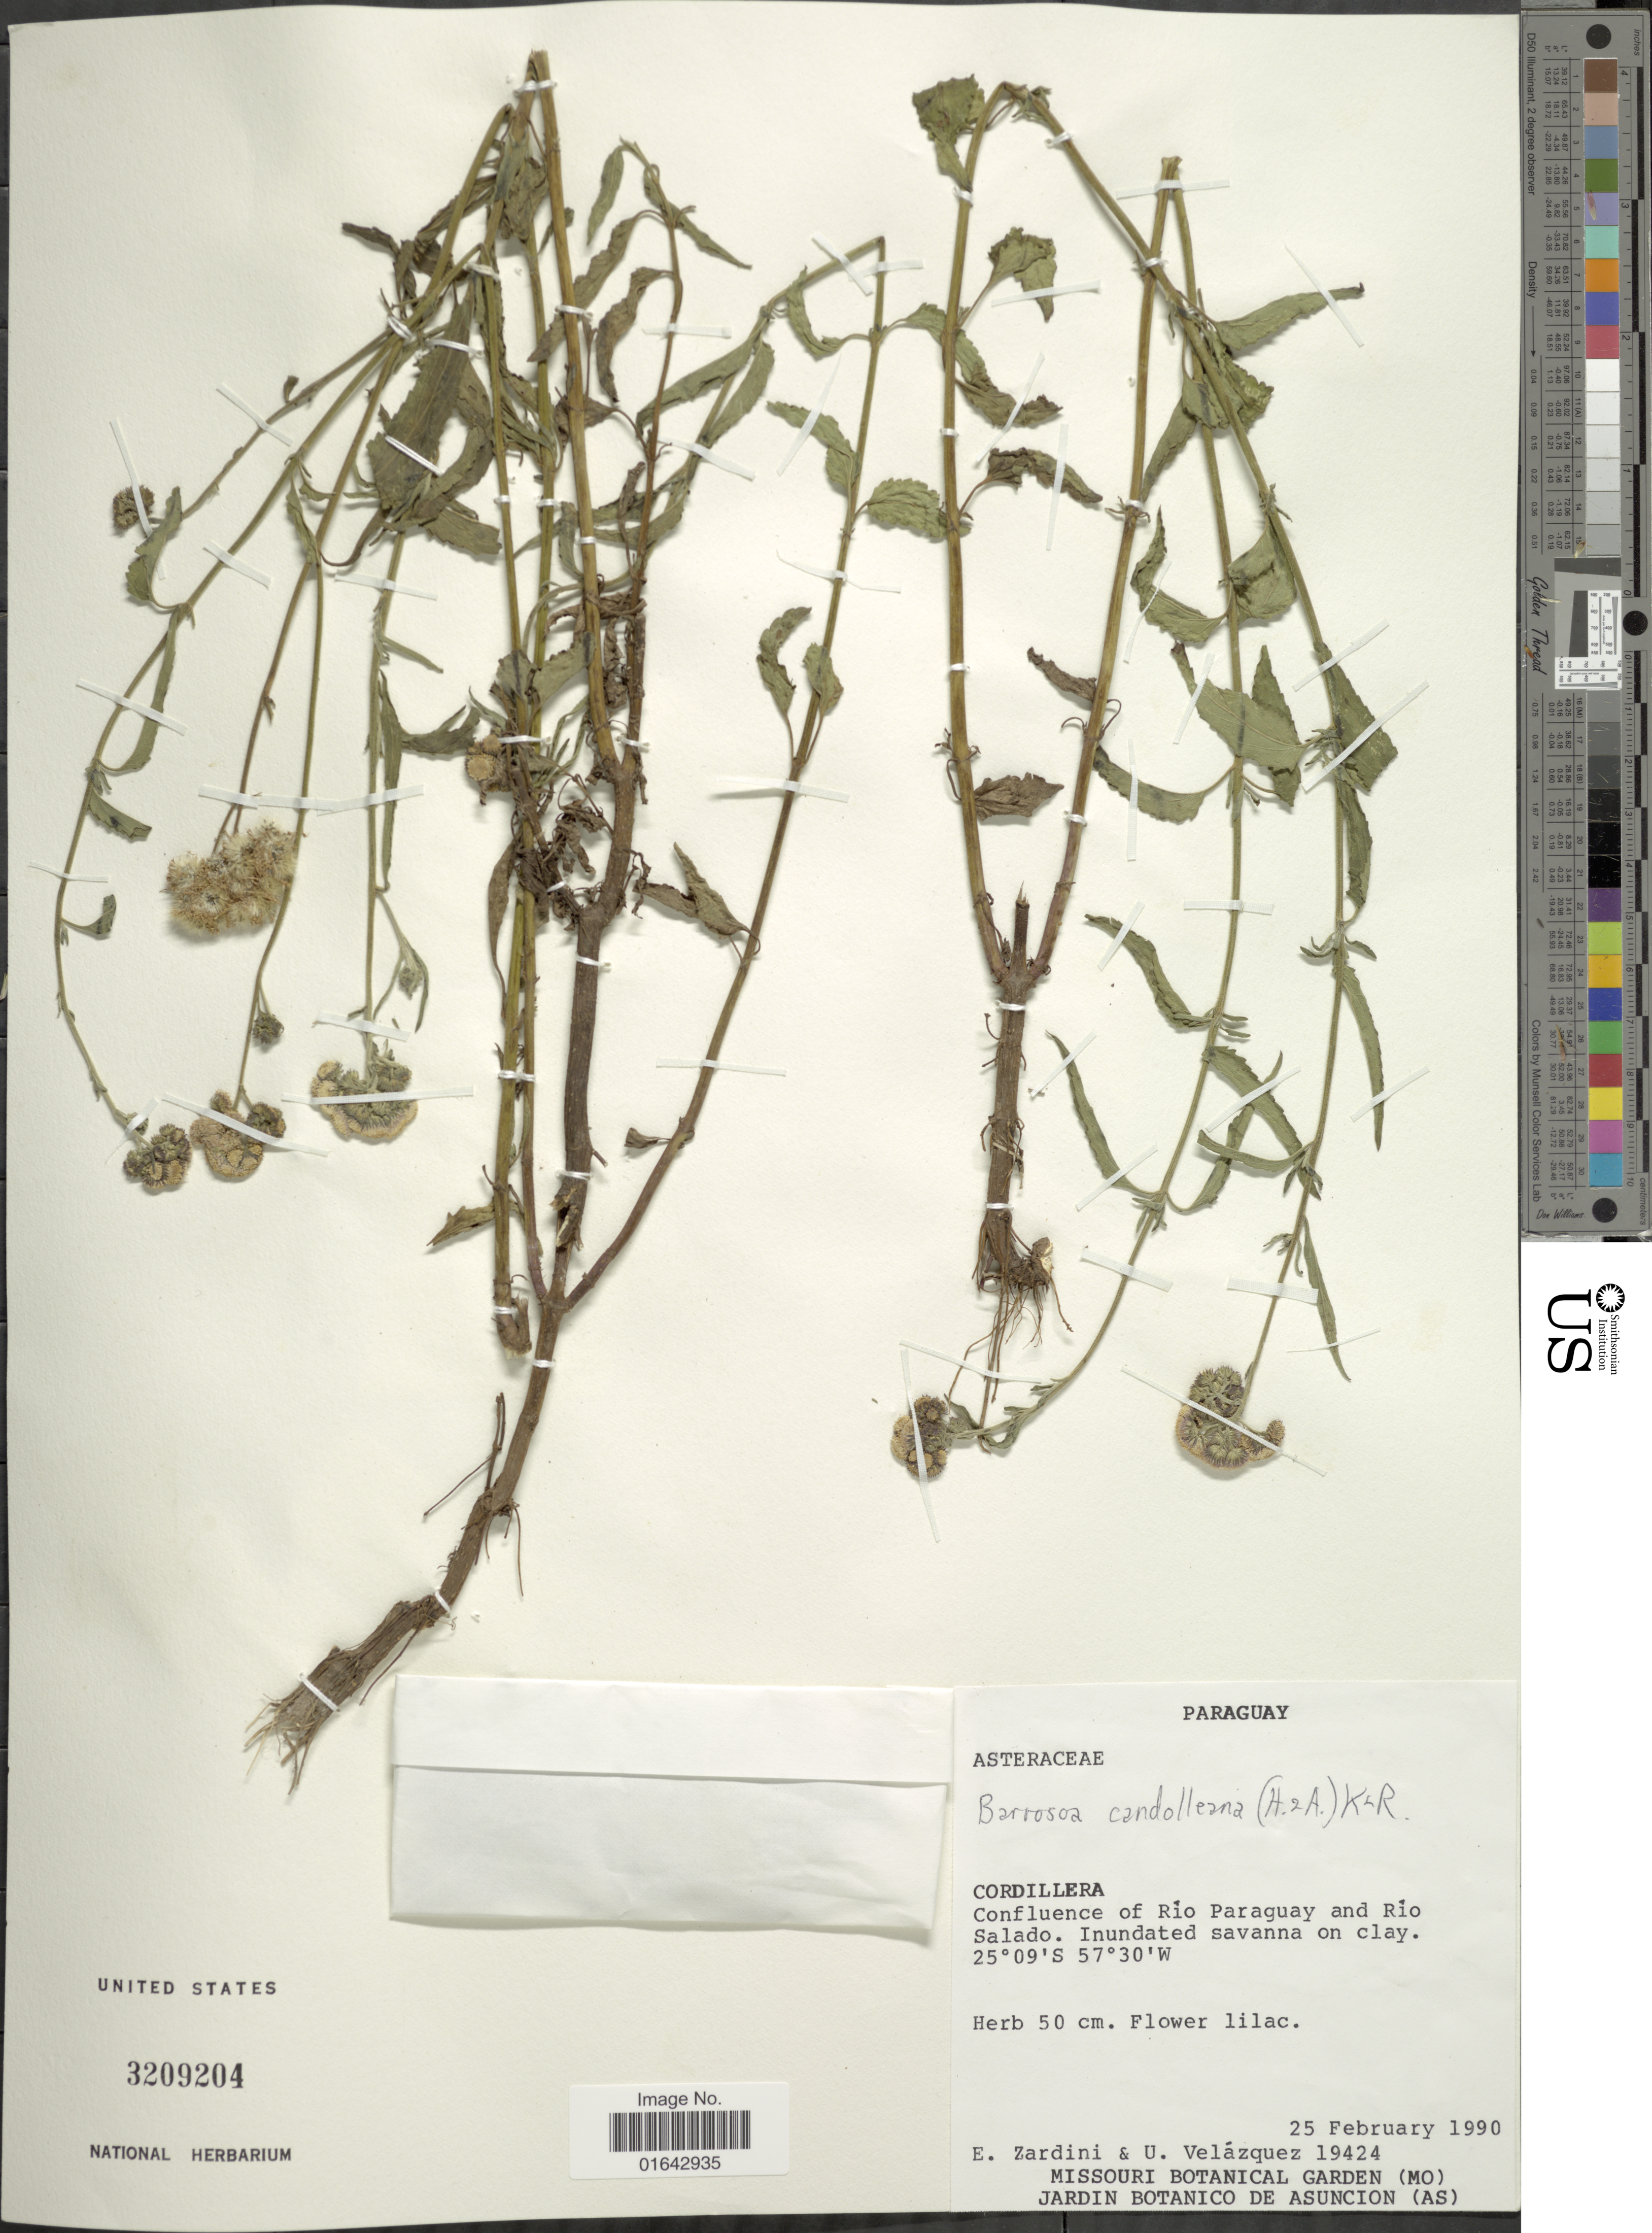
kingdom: Plantae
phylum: Tracheophyta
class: Magnoliopsida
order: Asterales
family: Asteraceae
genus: Barrosoa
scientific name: Barrosoa candolleana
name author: (Hook. & Arn.) R.M. King & H. Rob.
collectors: E. M. Zardini & U. Velázquez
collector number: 19424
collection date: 1990-02-25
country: Paraguay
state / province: Cordillera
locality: Cordillera. Confluence of Rio Paraguay and Rio Salado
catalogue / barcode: US 3209204